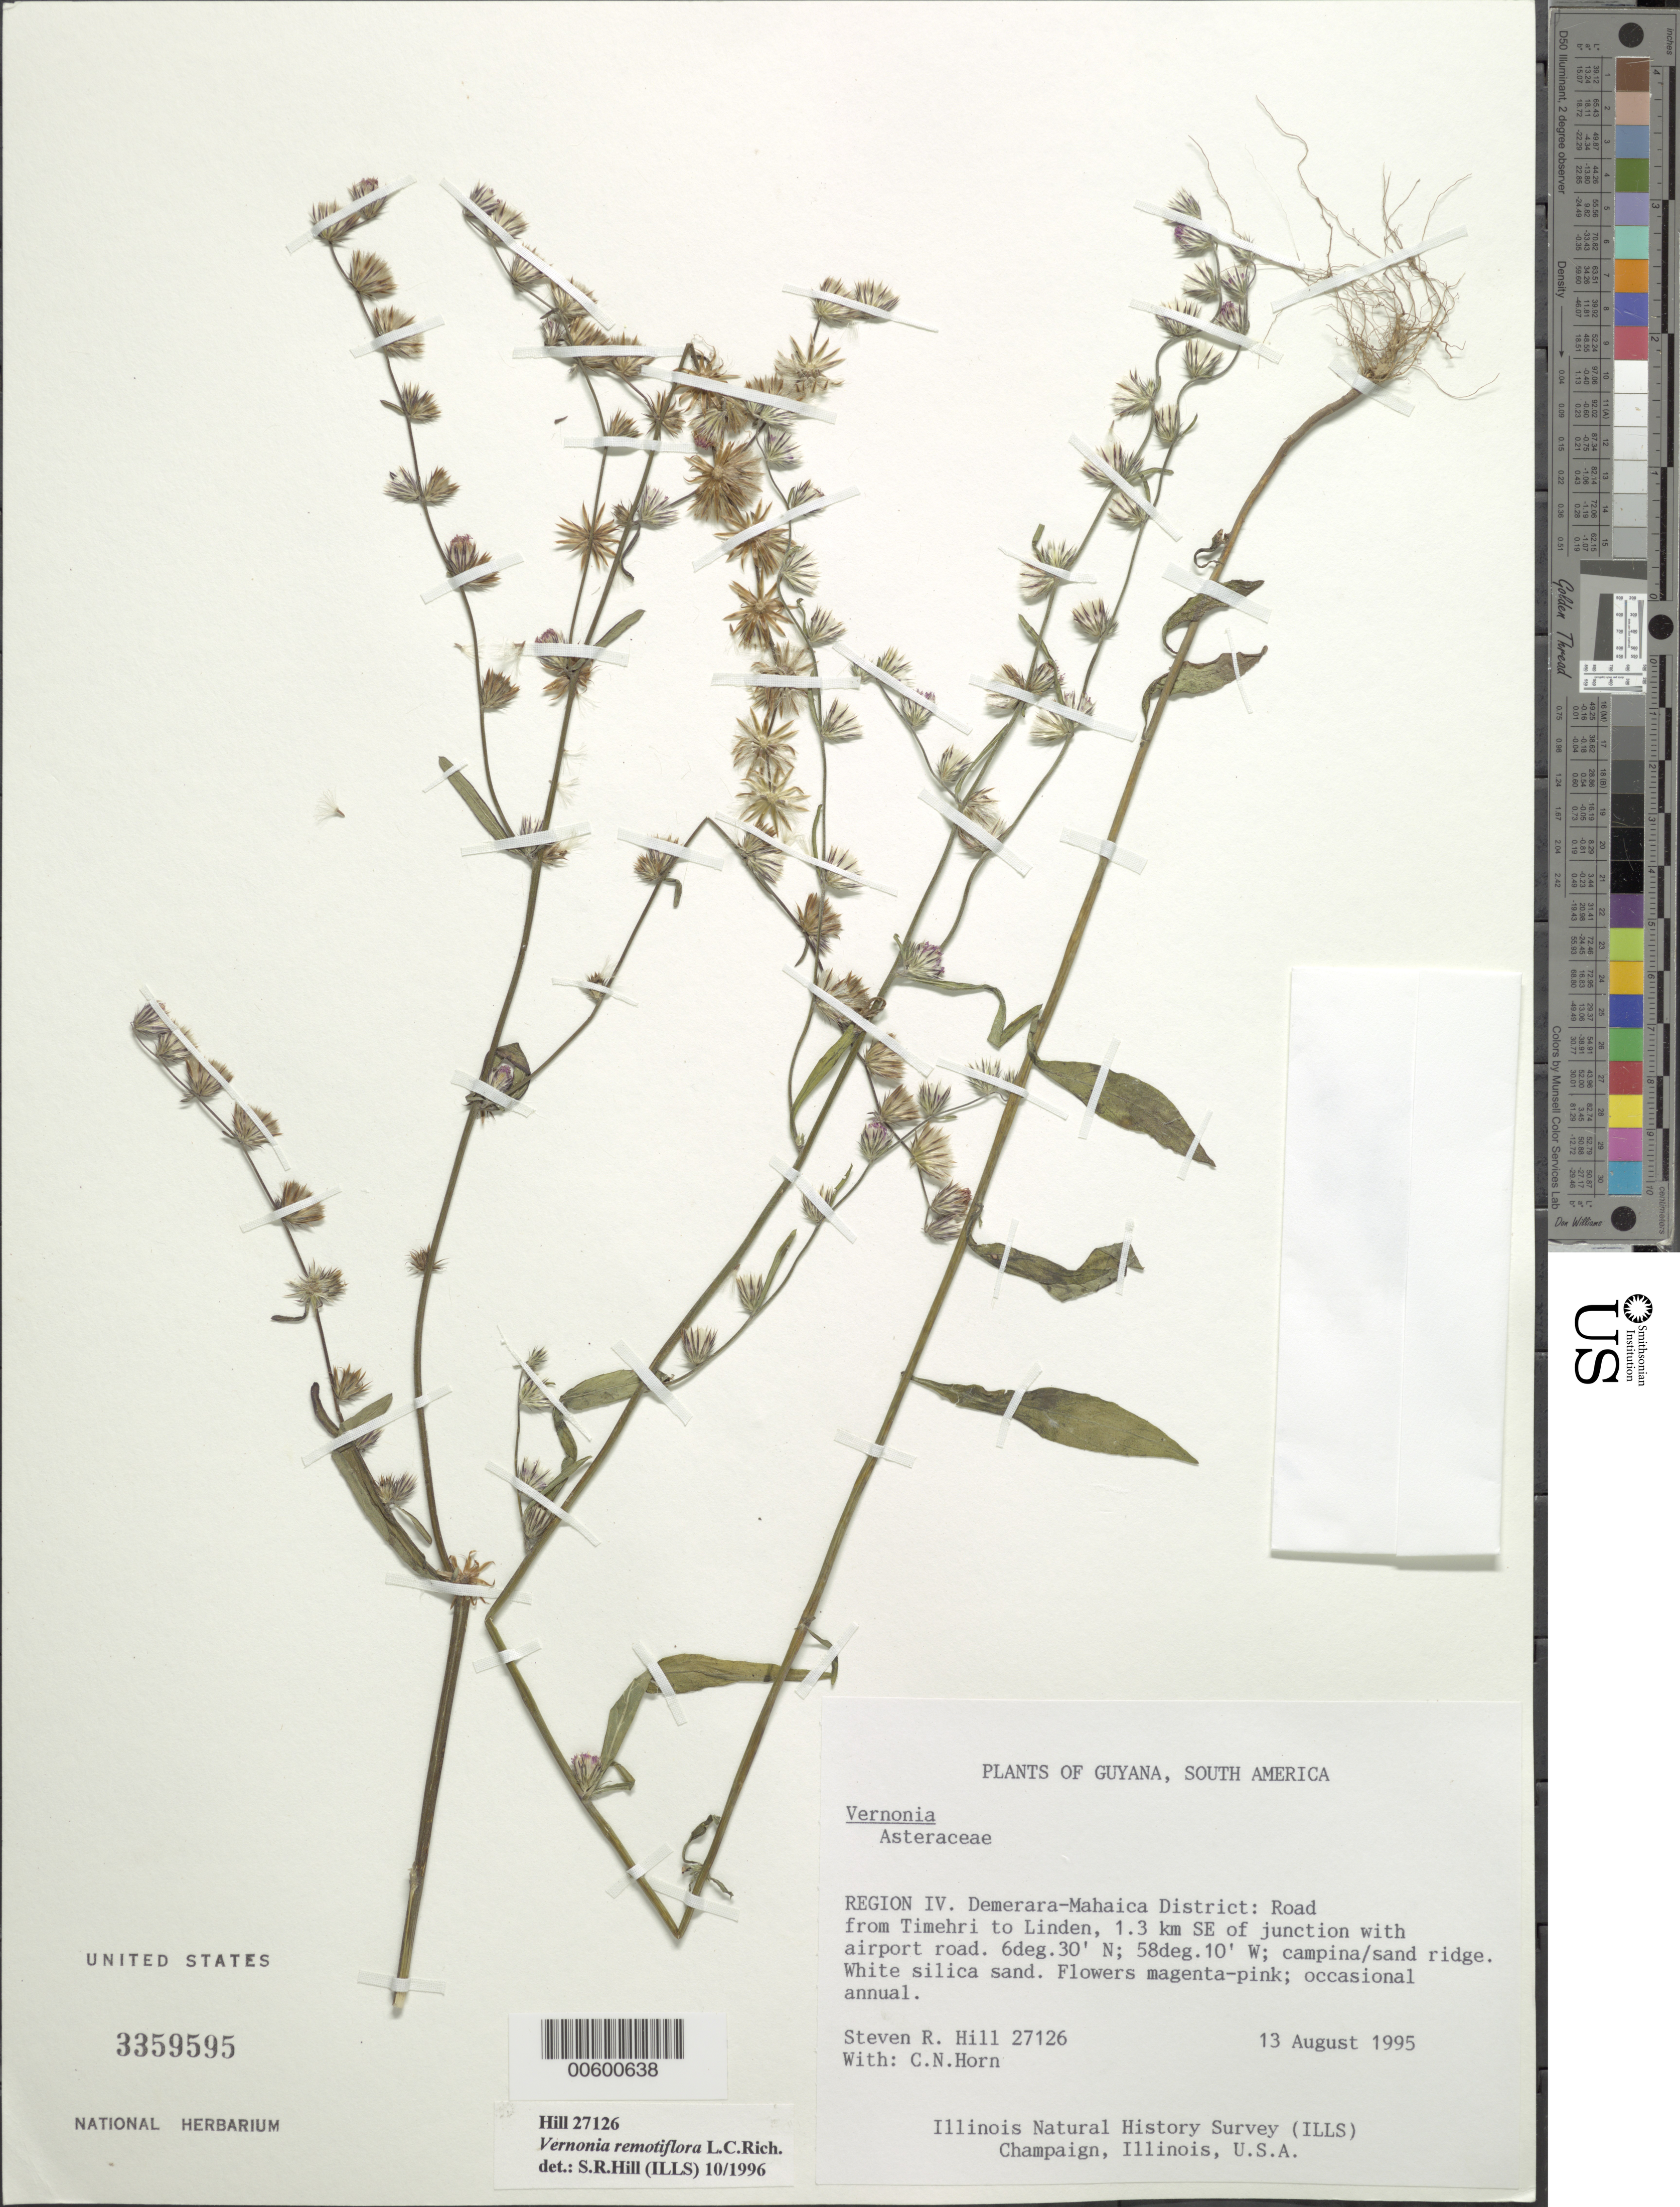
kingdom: Plantae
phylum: Tracheophyta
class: Magnoliopsida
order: Asterales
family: Asteraceae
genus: Lepidaploa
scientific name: Lepidaploa remotiflora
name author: (Rich.) H. Rob.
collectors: S. R. Hill & C. N. Horn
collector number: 27126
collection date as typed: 13-Aug-95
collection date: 1995-08-13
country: Guyana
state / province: Demerara-Mahaica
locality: Timehri to Linden road, 1.3 km SE of junc. with airport road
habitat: Campina/sand ridge, white silica sand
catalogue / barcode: US 3359595